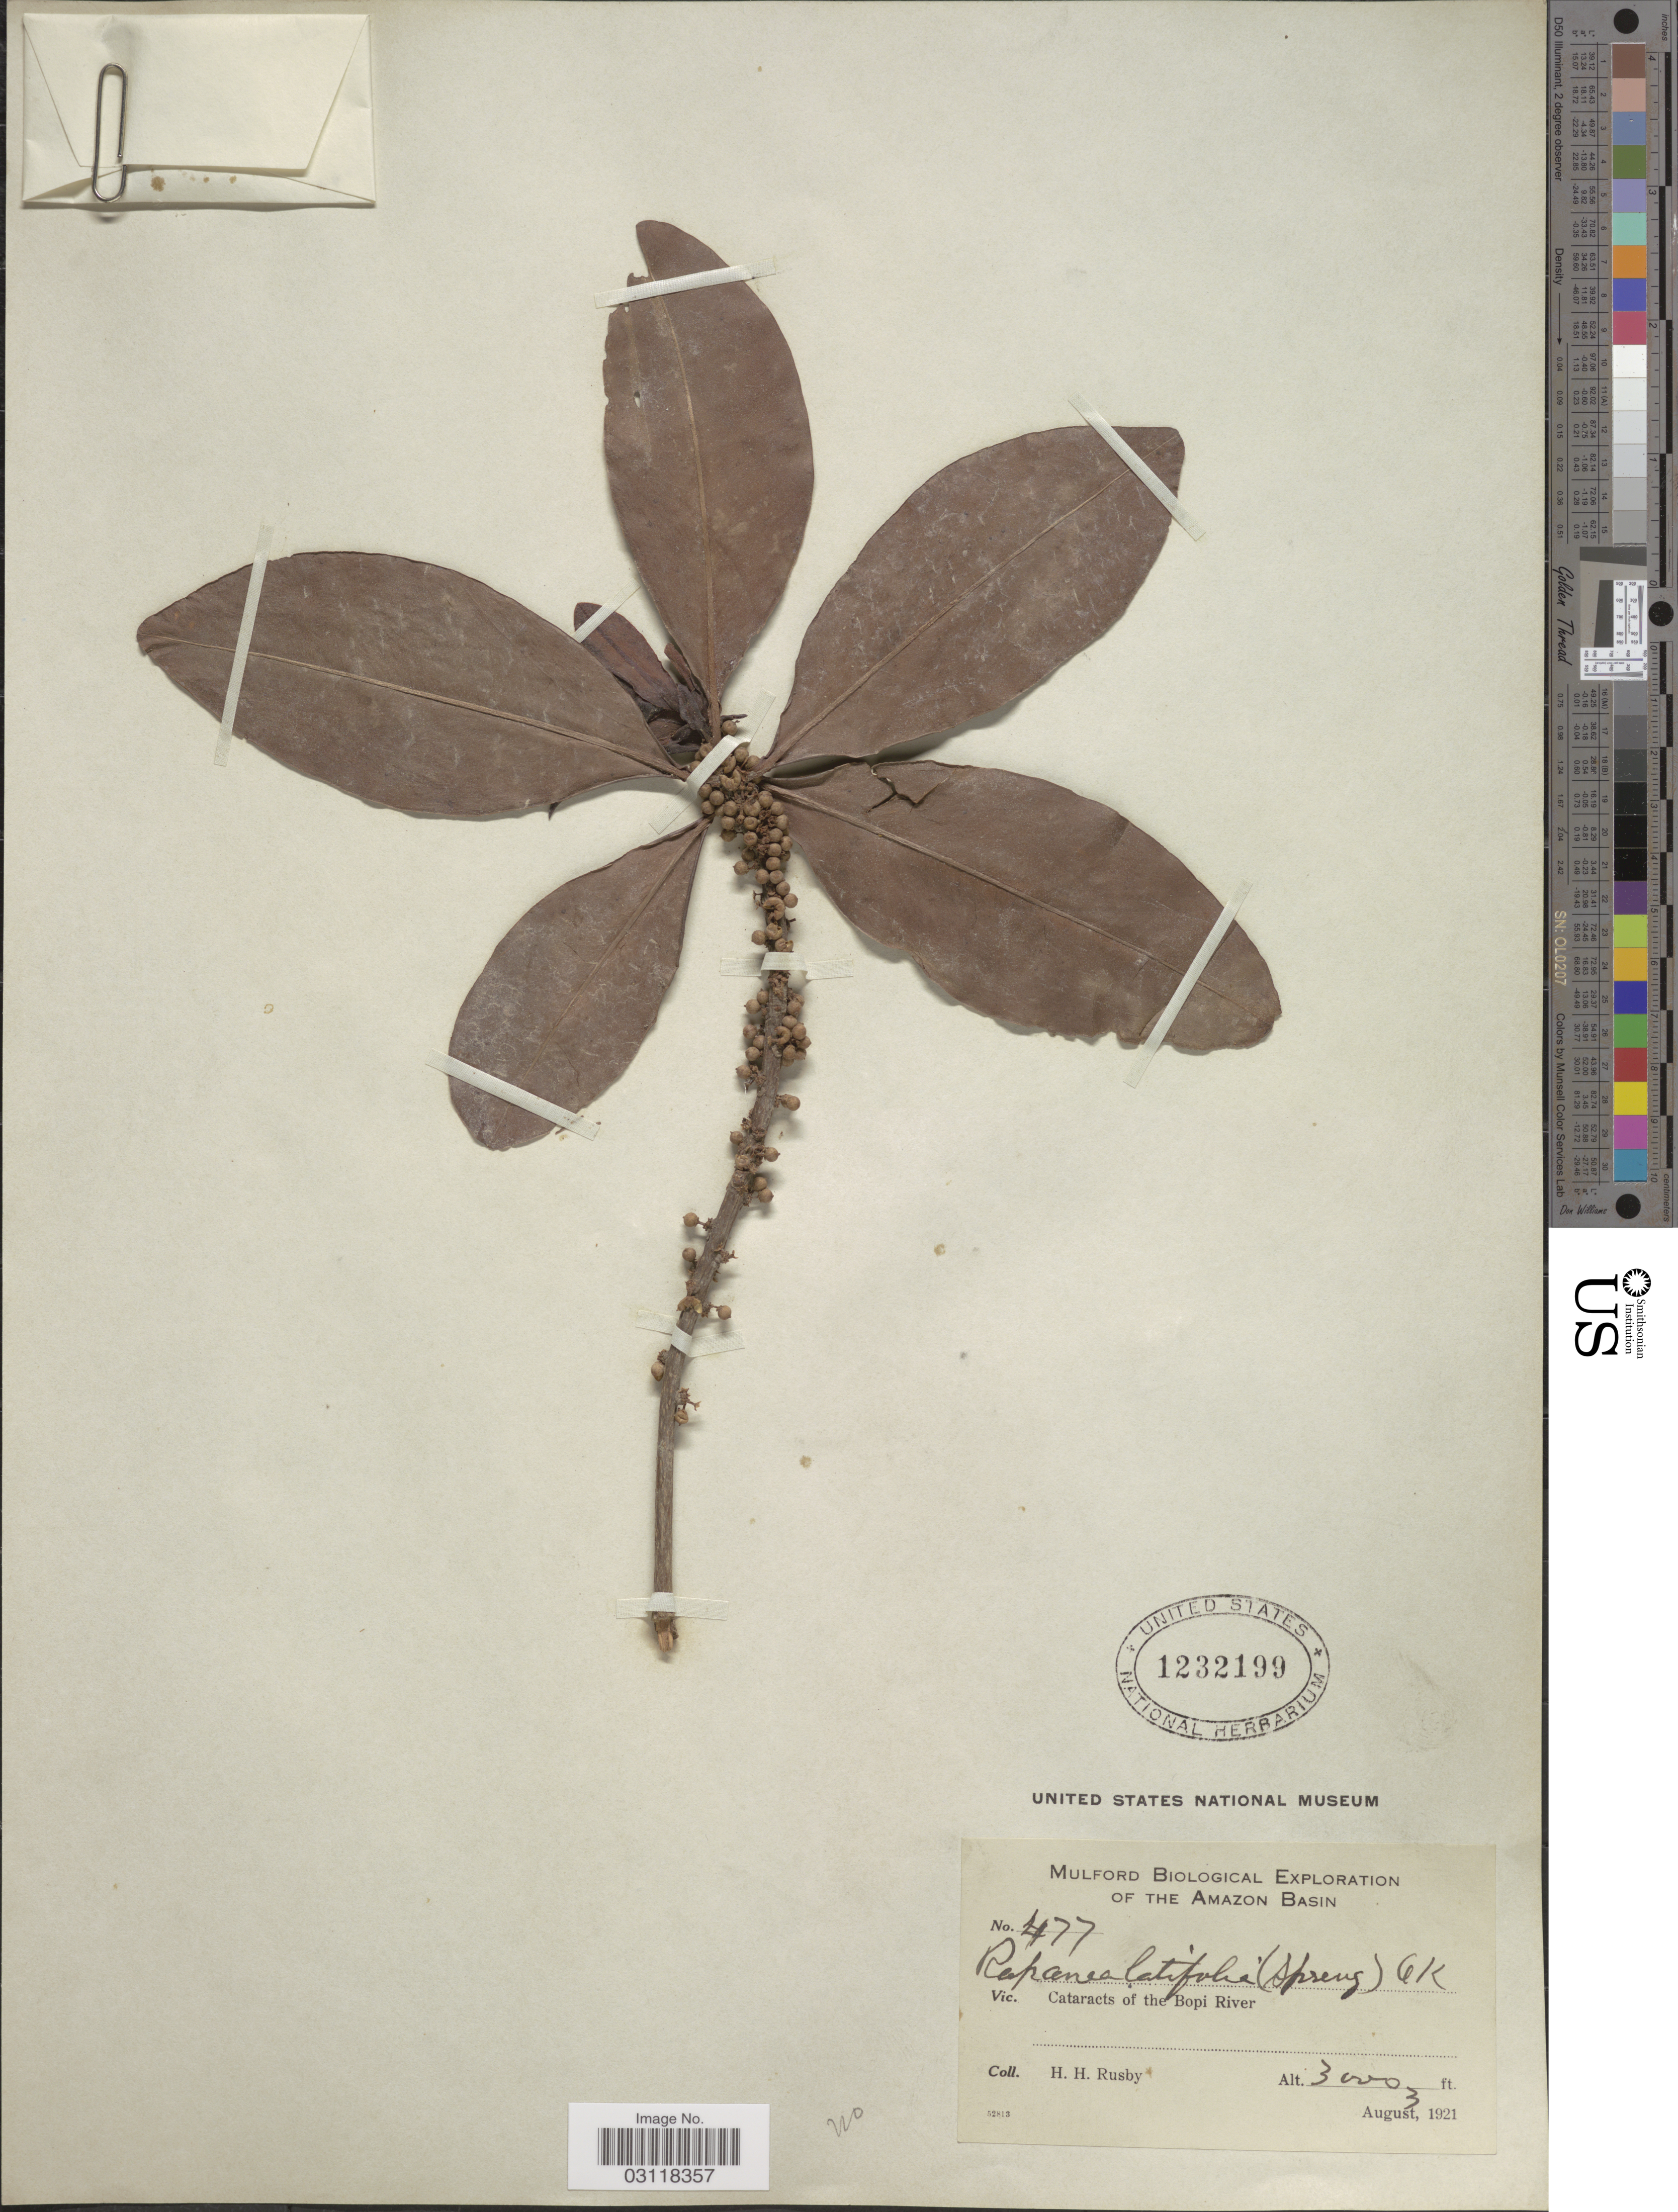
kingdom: Plantae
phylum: Tracheophyta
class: Magnoliopsida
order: Ericales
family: Primulaceae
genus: Rapanea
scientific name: Rapanea latifolia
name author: (Ruiz & Pav.) Mez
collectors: H. H. Rusby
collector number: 477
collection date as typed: August 3, 1921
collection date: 1921-08-03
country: Bolivia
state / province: La Paz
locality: Cataracts of the Bopi River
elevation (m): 914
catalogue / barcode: US 1232199